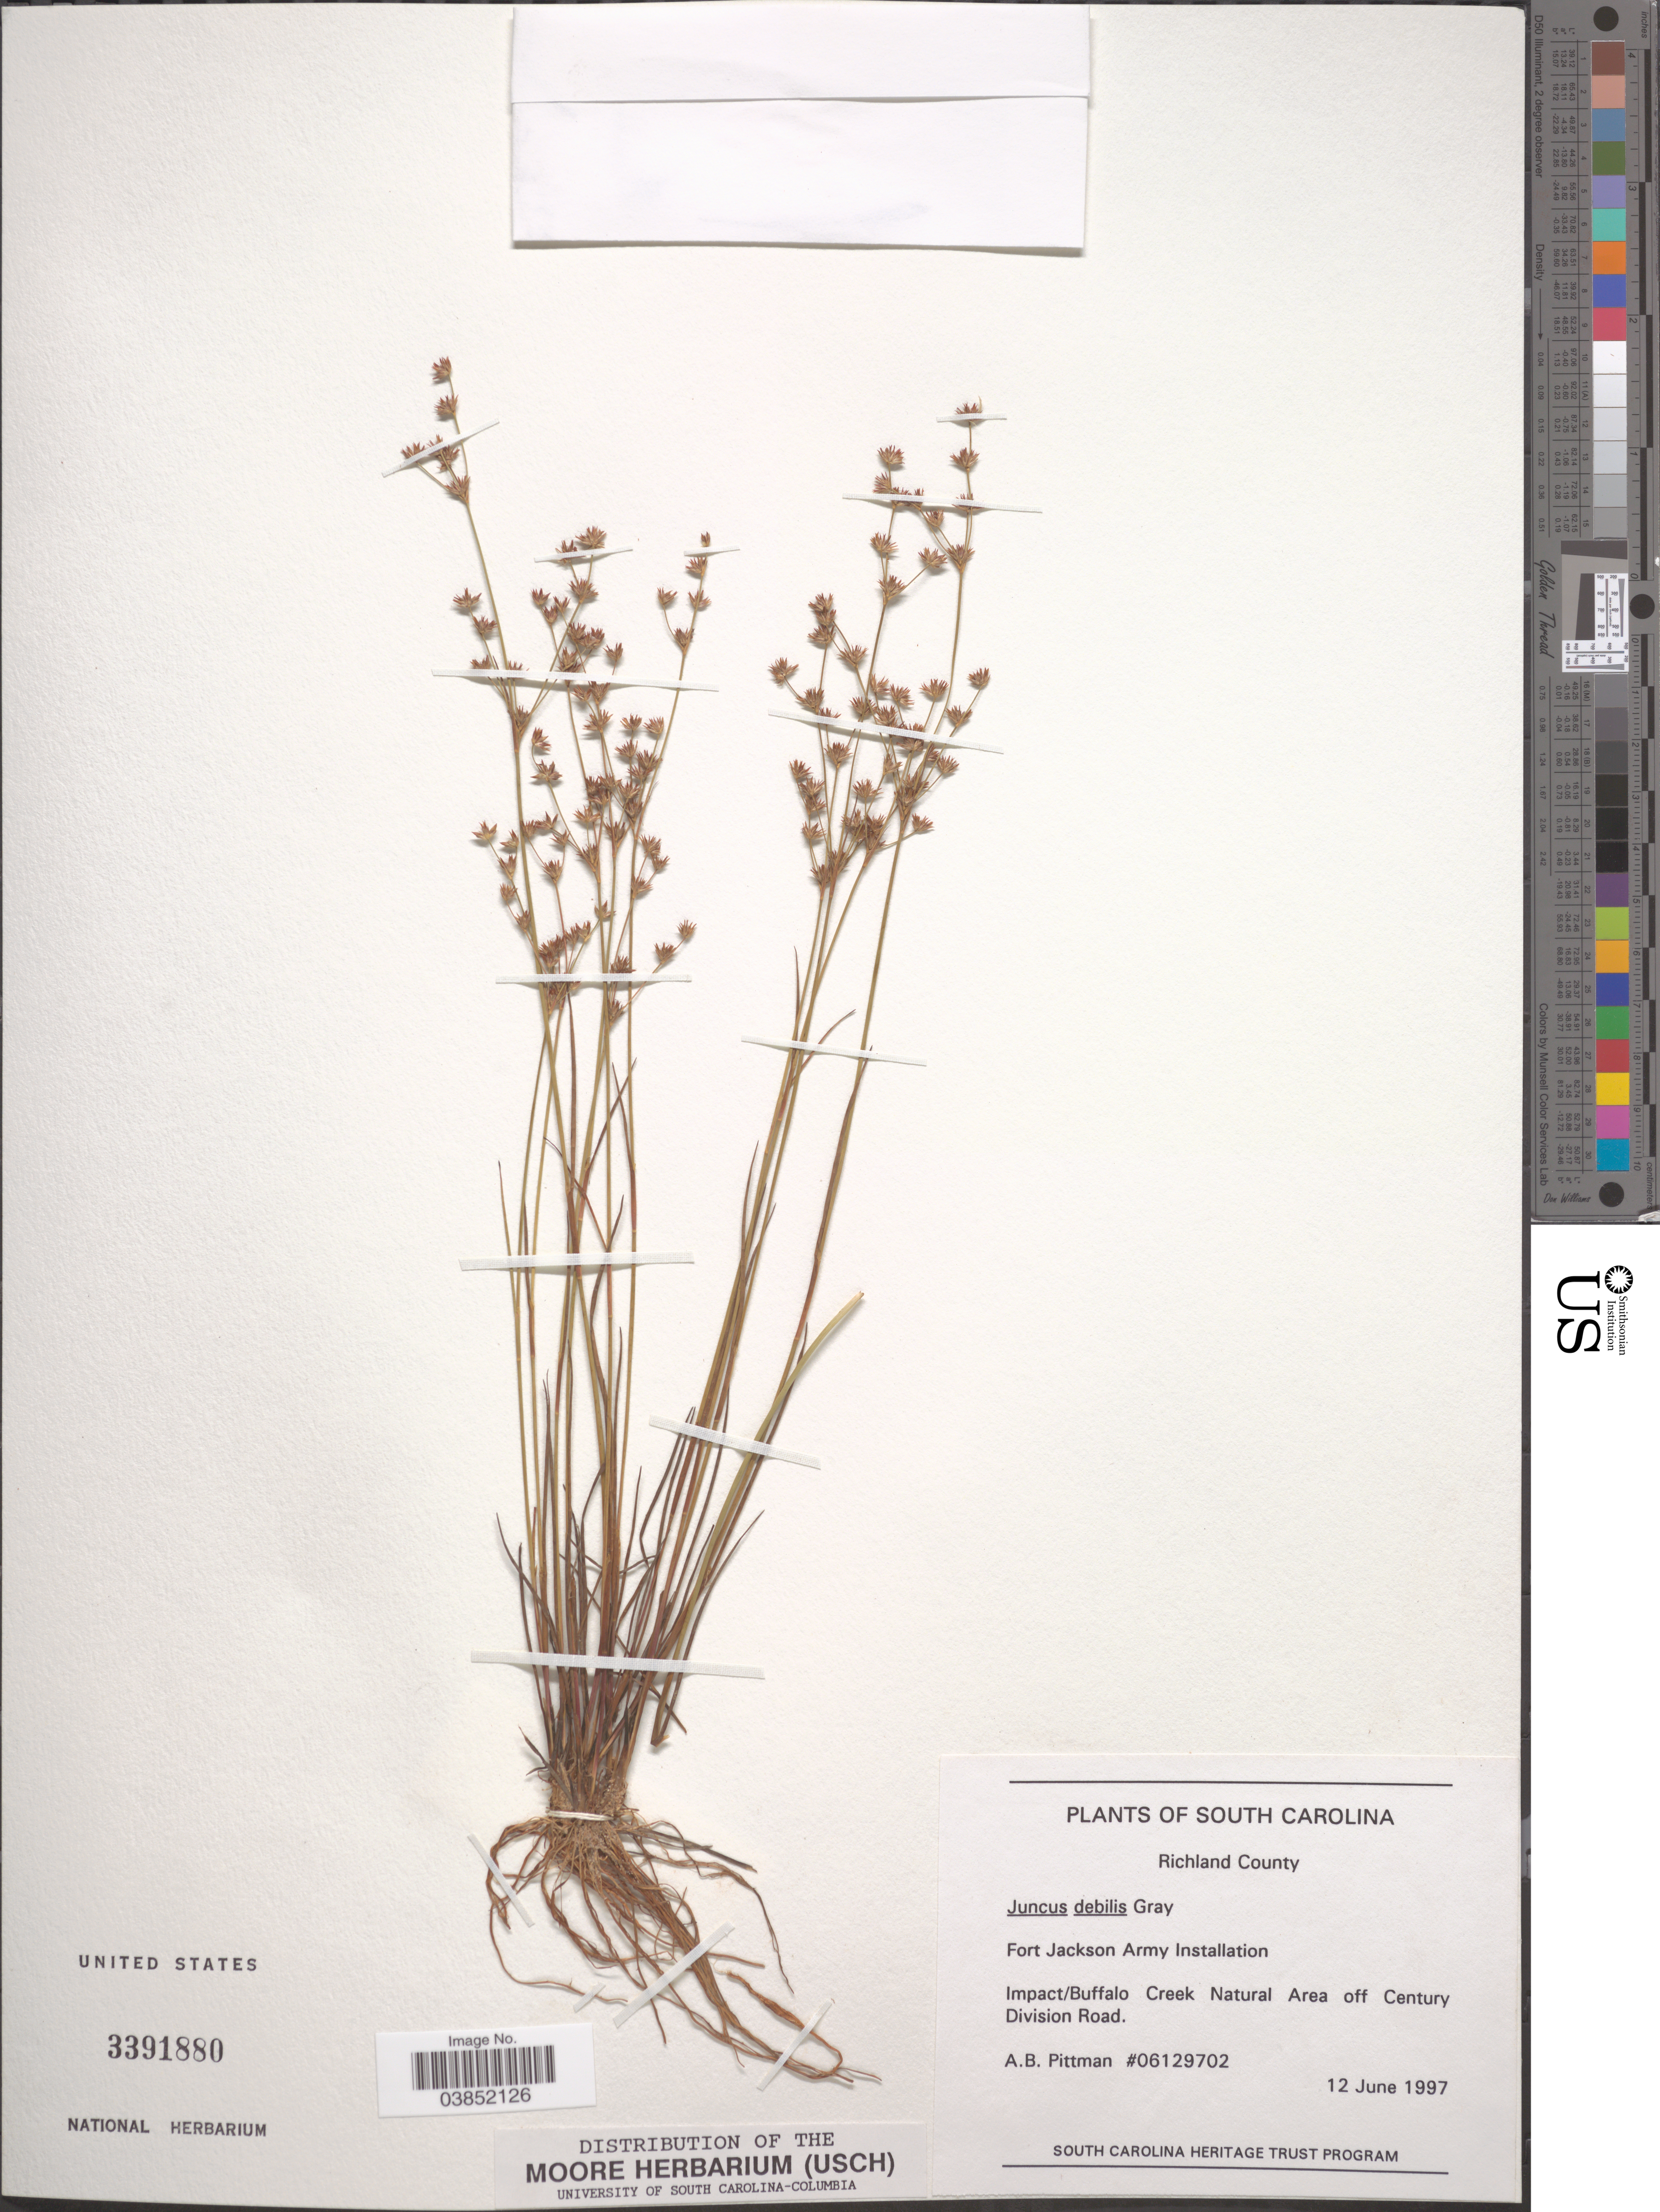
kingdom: Plantae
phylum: Tracheophyta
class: Liliopsida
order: Poales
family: Juncaceae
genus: Juncus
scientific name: Juncus debilis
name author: A. Gray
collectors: A. B. Pittman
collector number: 06129702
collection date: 1997-06-12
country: United States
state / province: South Carolina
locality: Richland County. Fort Jackson Army Installation. Impact/Buffalo Creek Natural Area off Century Division Road.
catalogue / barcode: US 3391880